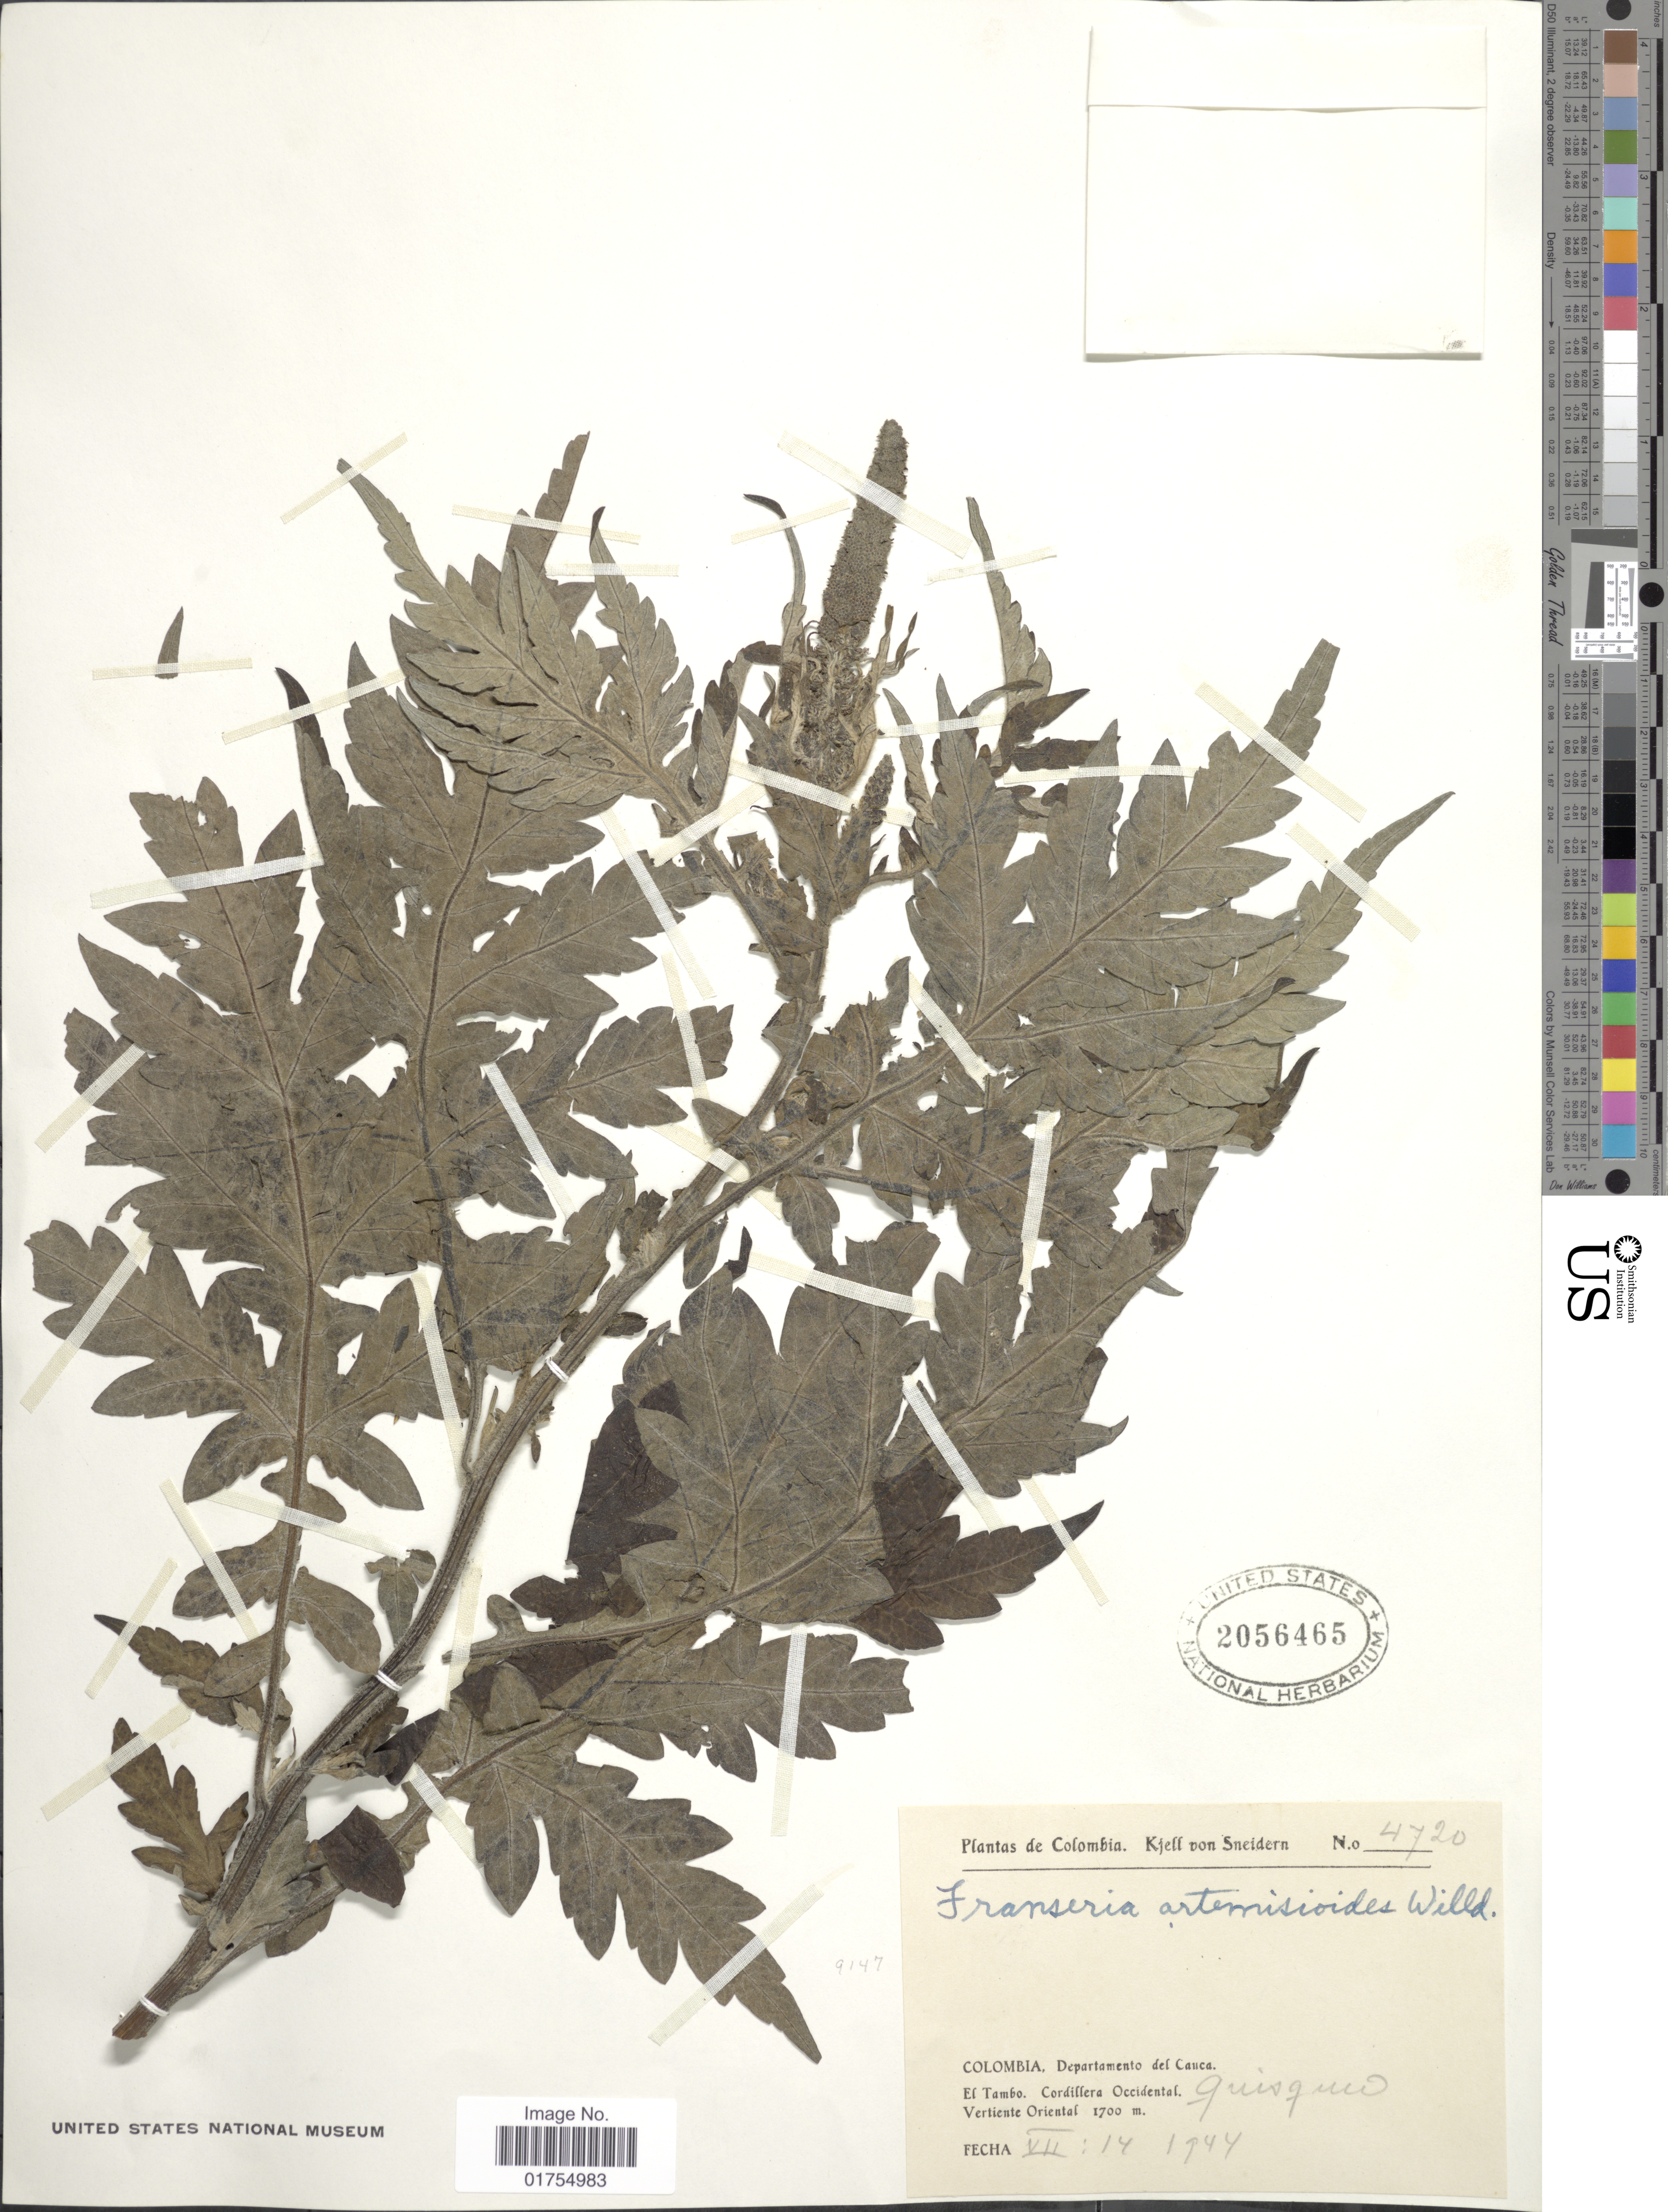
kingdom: Plantae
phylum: Tracheophyta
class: Magnoliopsida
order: Asterales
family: Asteraceae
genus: Franseria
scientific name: Franseria artemisioides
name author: Willd.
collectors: K. von Sneidern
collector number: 4720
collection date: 1944-07-14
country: Colombia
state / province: Cauca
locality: El tambo. Cordillera Occidental. Quisqui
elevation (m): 1700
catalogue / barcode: US 2056465